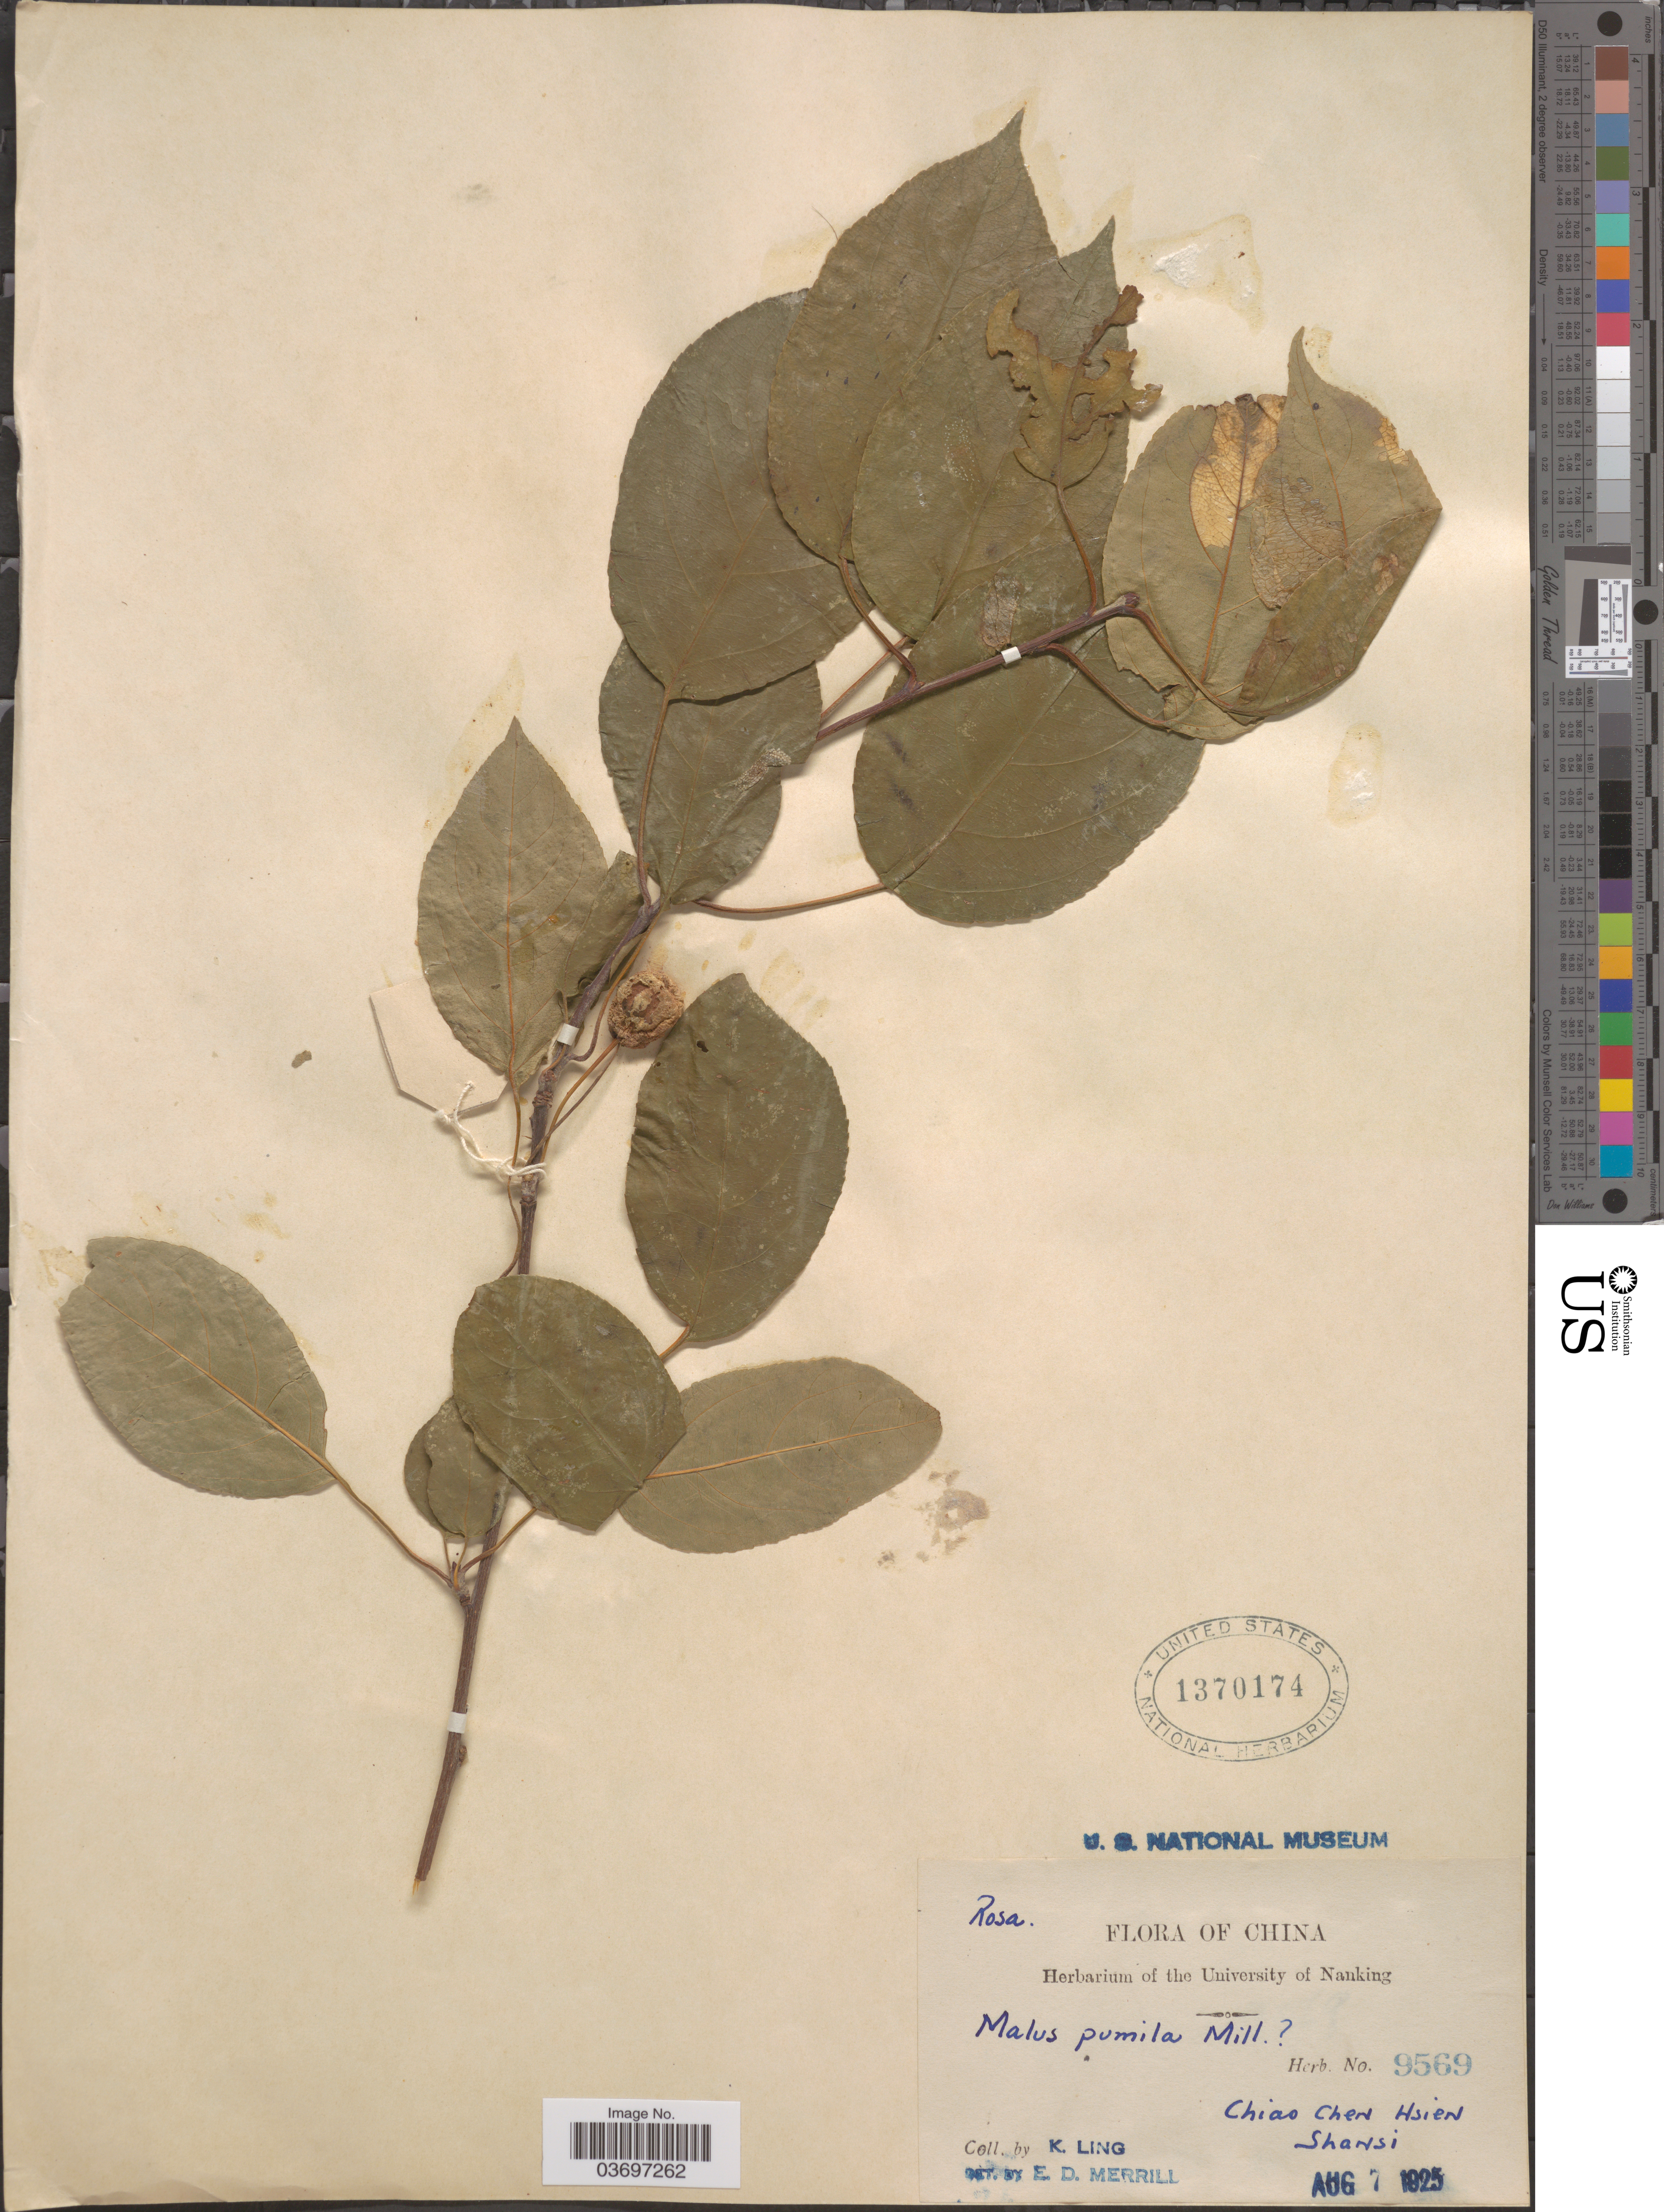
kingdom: Plantae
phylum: Tracheophyta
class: Magnoliopsida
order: Rosales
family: Rosaceae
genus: Malus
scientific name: Malus pumila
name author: Mill.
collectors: K. Ling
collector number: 9569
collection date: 1925-08-07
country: China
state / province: Shanxi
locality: Chiao Chen Hsien Shansi.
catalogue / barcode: US 1370174